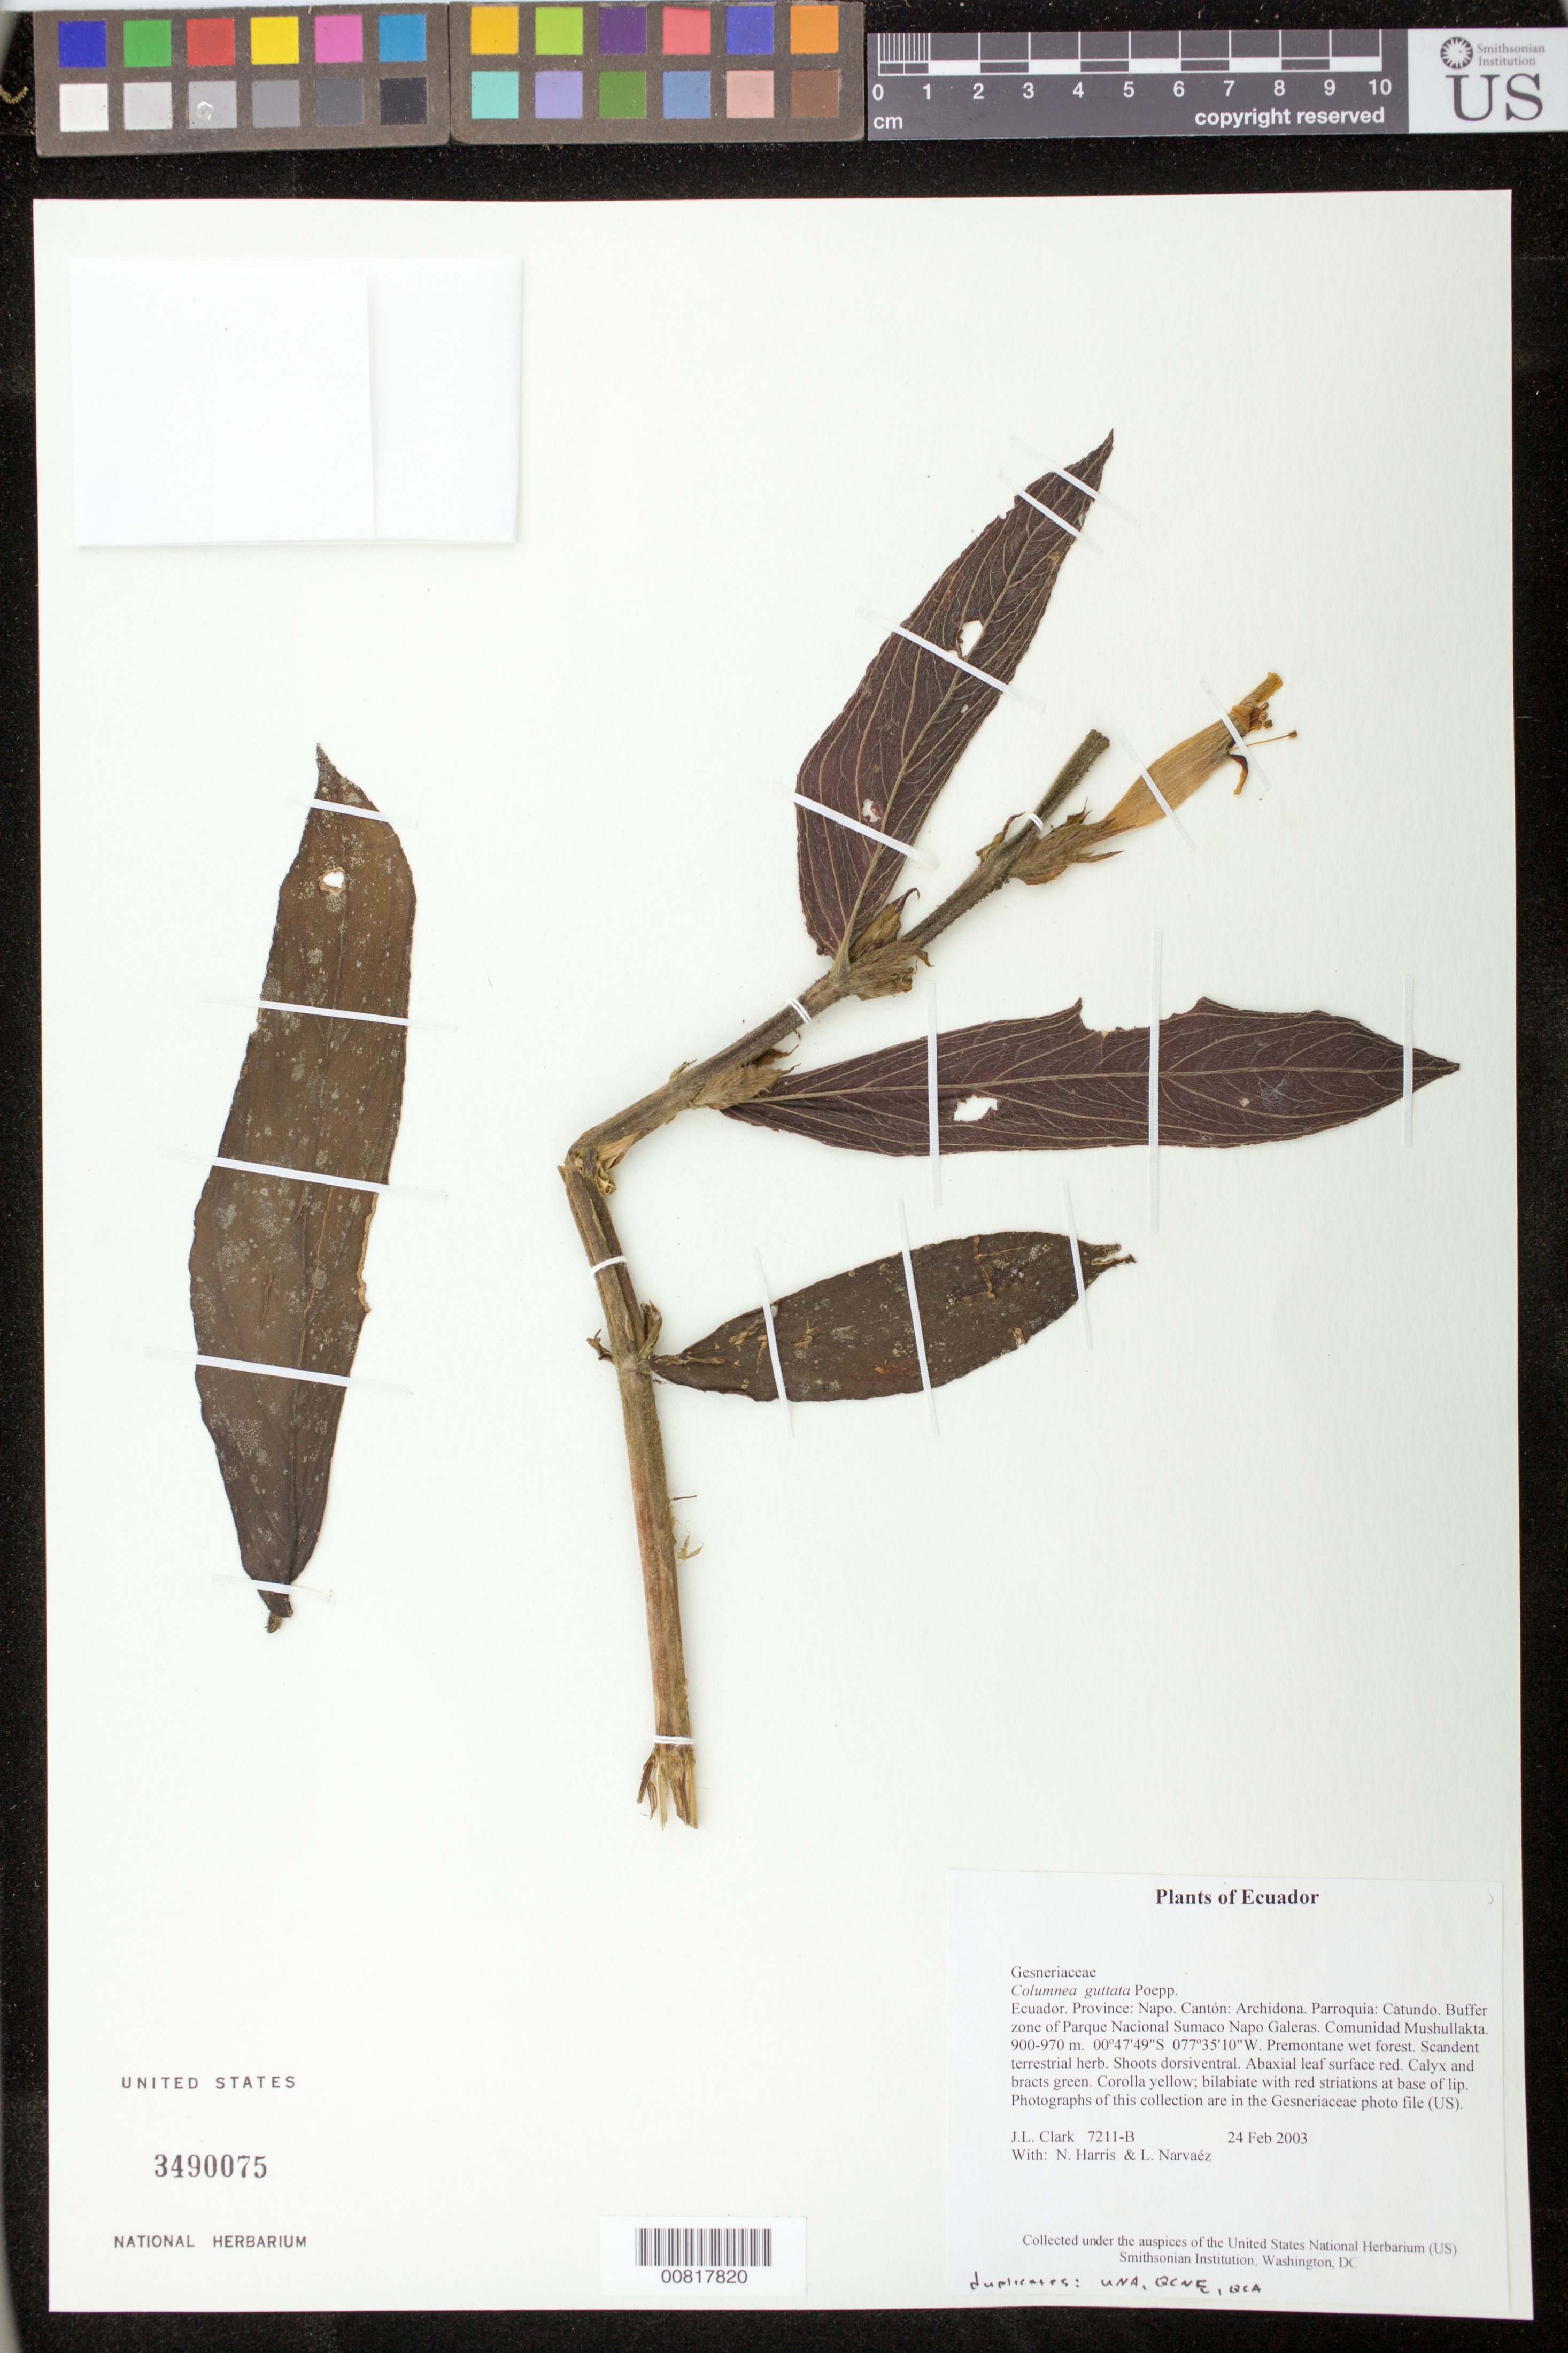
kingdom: Plantae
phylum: Tracheophyta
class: Magnoliopsida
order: Lamiales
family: Gesneriaceae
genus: Columnea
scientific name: Columnea guttata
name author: Poepp.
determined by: Clark, J. L., (SEL), The Marie Selby Botanical Garden (UNITED STATES)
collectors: J. L. Clark, N. Harris & L. Narvaéz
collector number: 7211 -B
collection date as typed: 24 Feb 2003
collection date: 2003-02-24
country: Ecuador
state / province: Napo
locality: Archidona. Parroquia: Catundo. Buffer zone of Parque Nacional Sumaco Napo Galeras. Comunidad Mushullakta.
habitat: Premontane wet forest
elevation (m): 900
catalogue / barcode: US 3490075